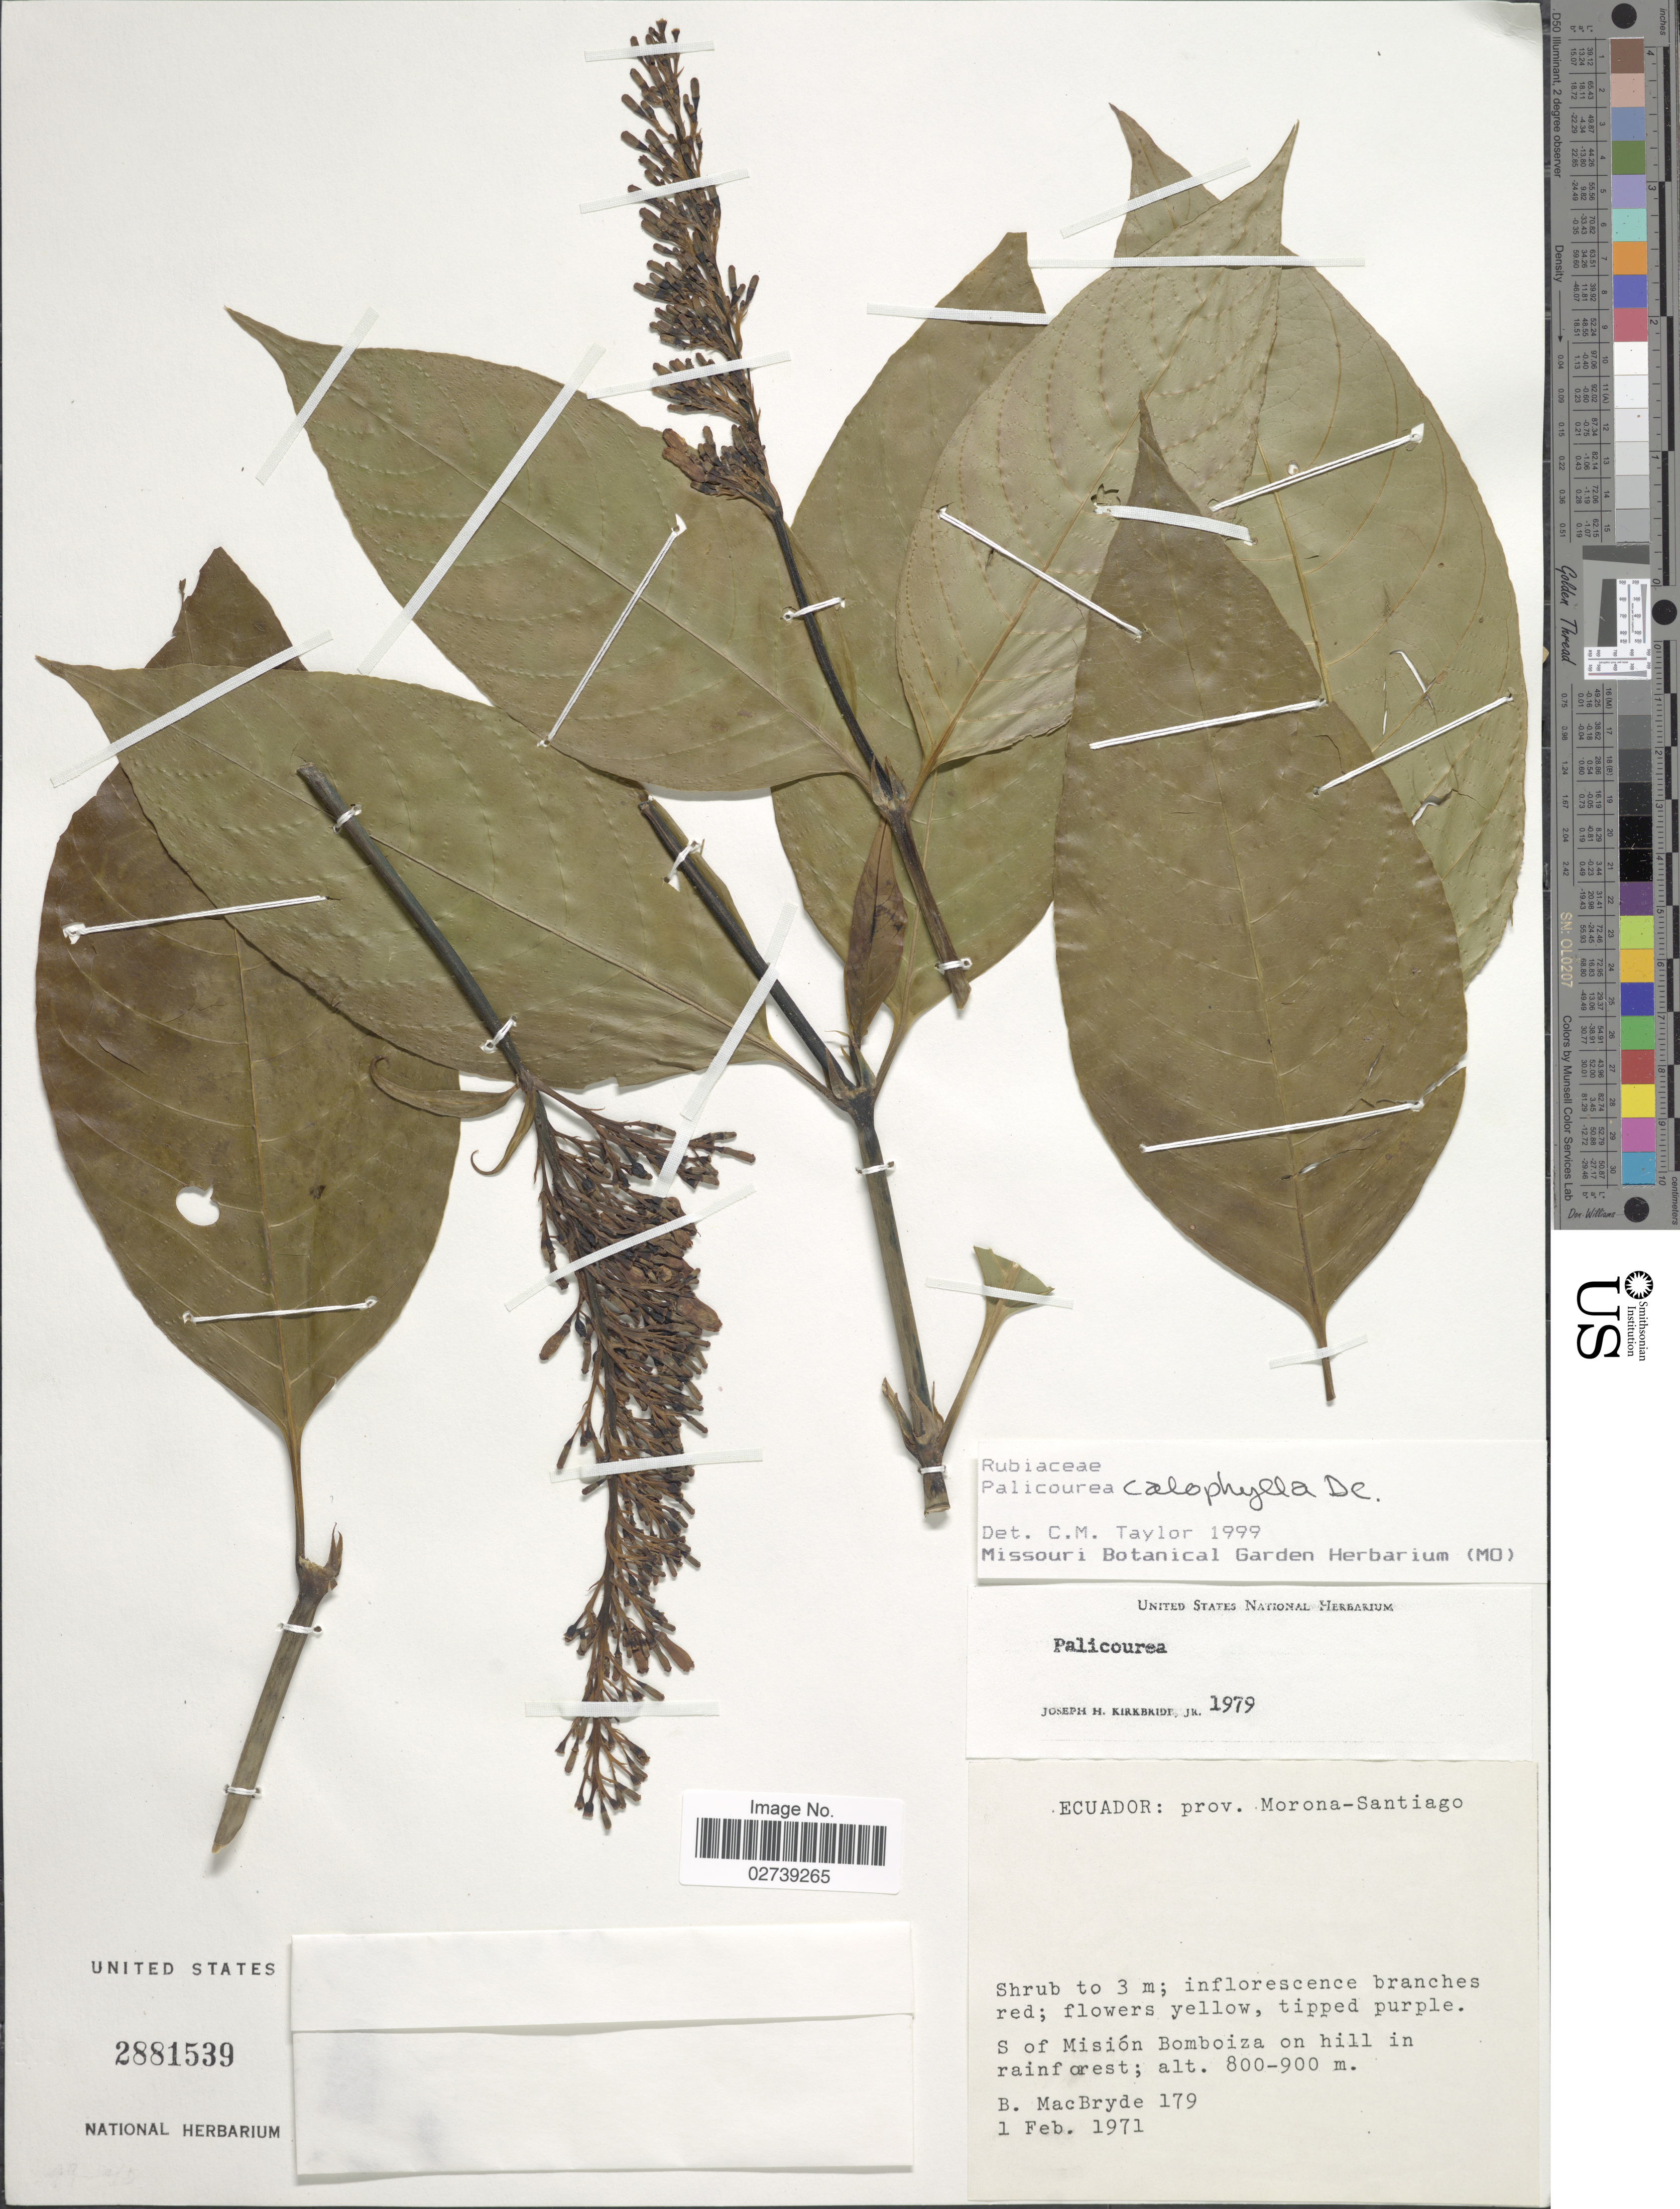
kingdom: Plantae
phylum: Tracheophyta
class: Magnoliopsida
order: Gentianales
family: Rubiaceae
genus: Palicourea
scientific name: Palicourea calophylla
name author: DC.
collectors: B. MacBryde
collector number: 179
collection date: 1971-02-01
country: Ecuador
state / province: Morona-Santiago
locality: S of Mision Bomboiza on hill in rainforest.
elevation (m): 800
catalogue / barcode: US 2881539